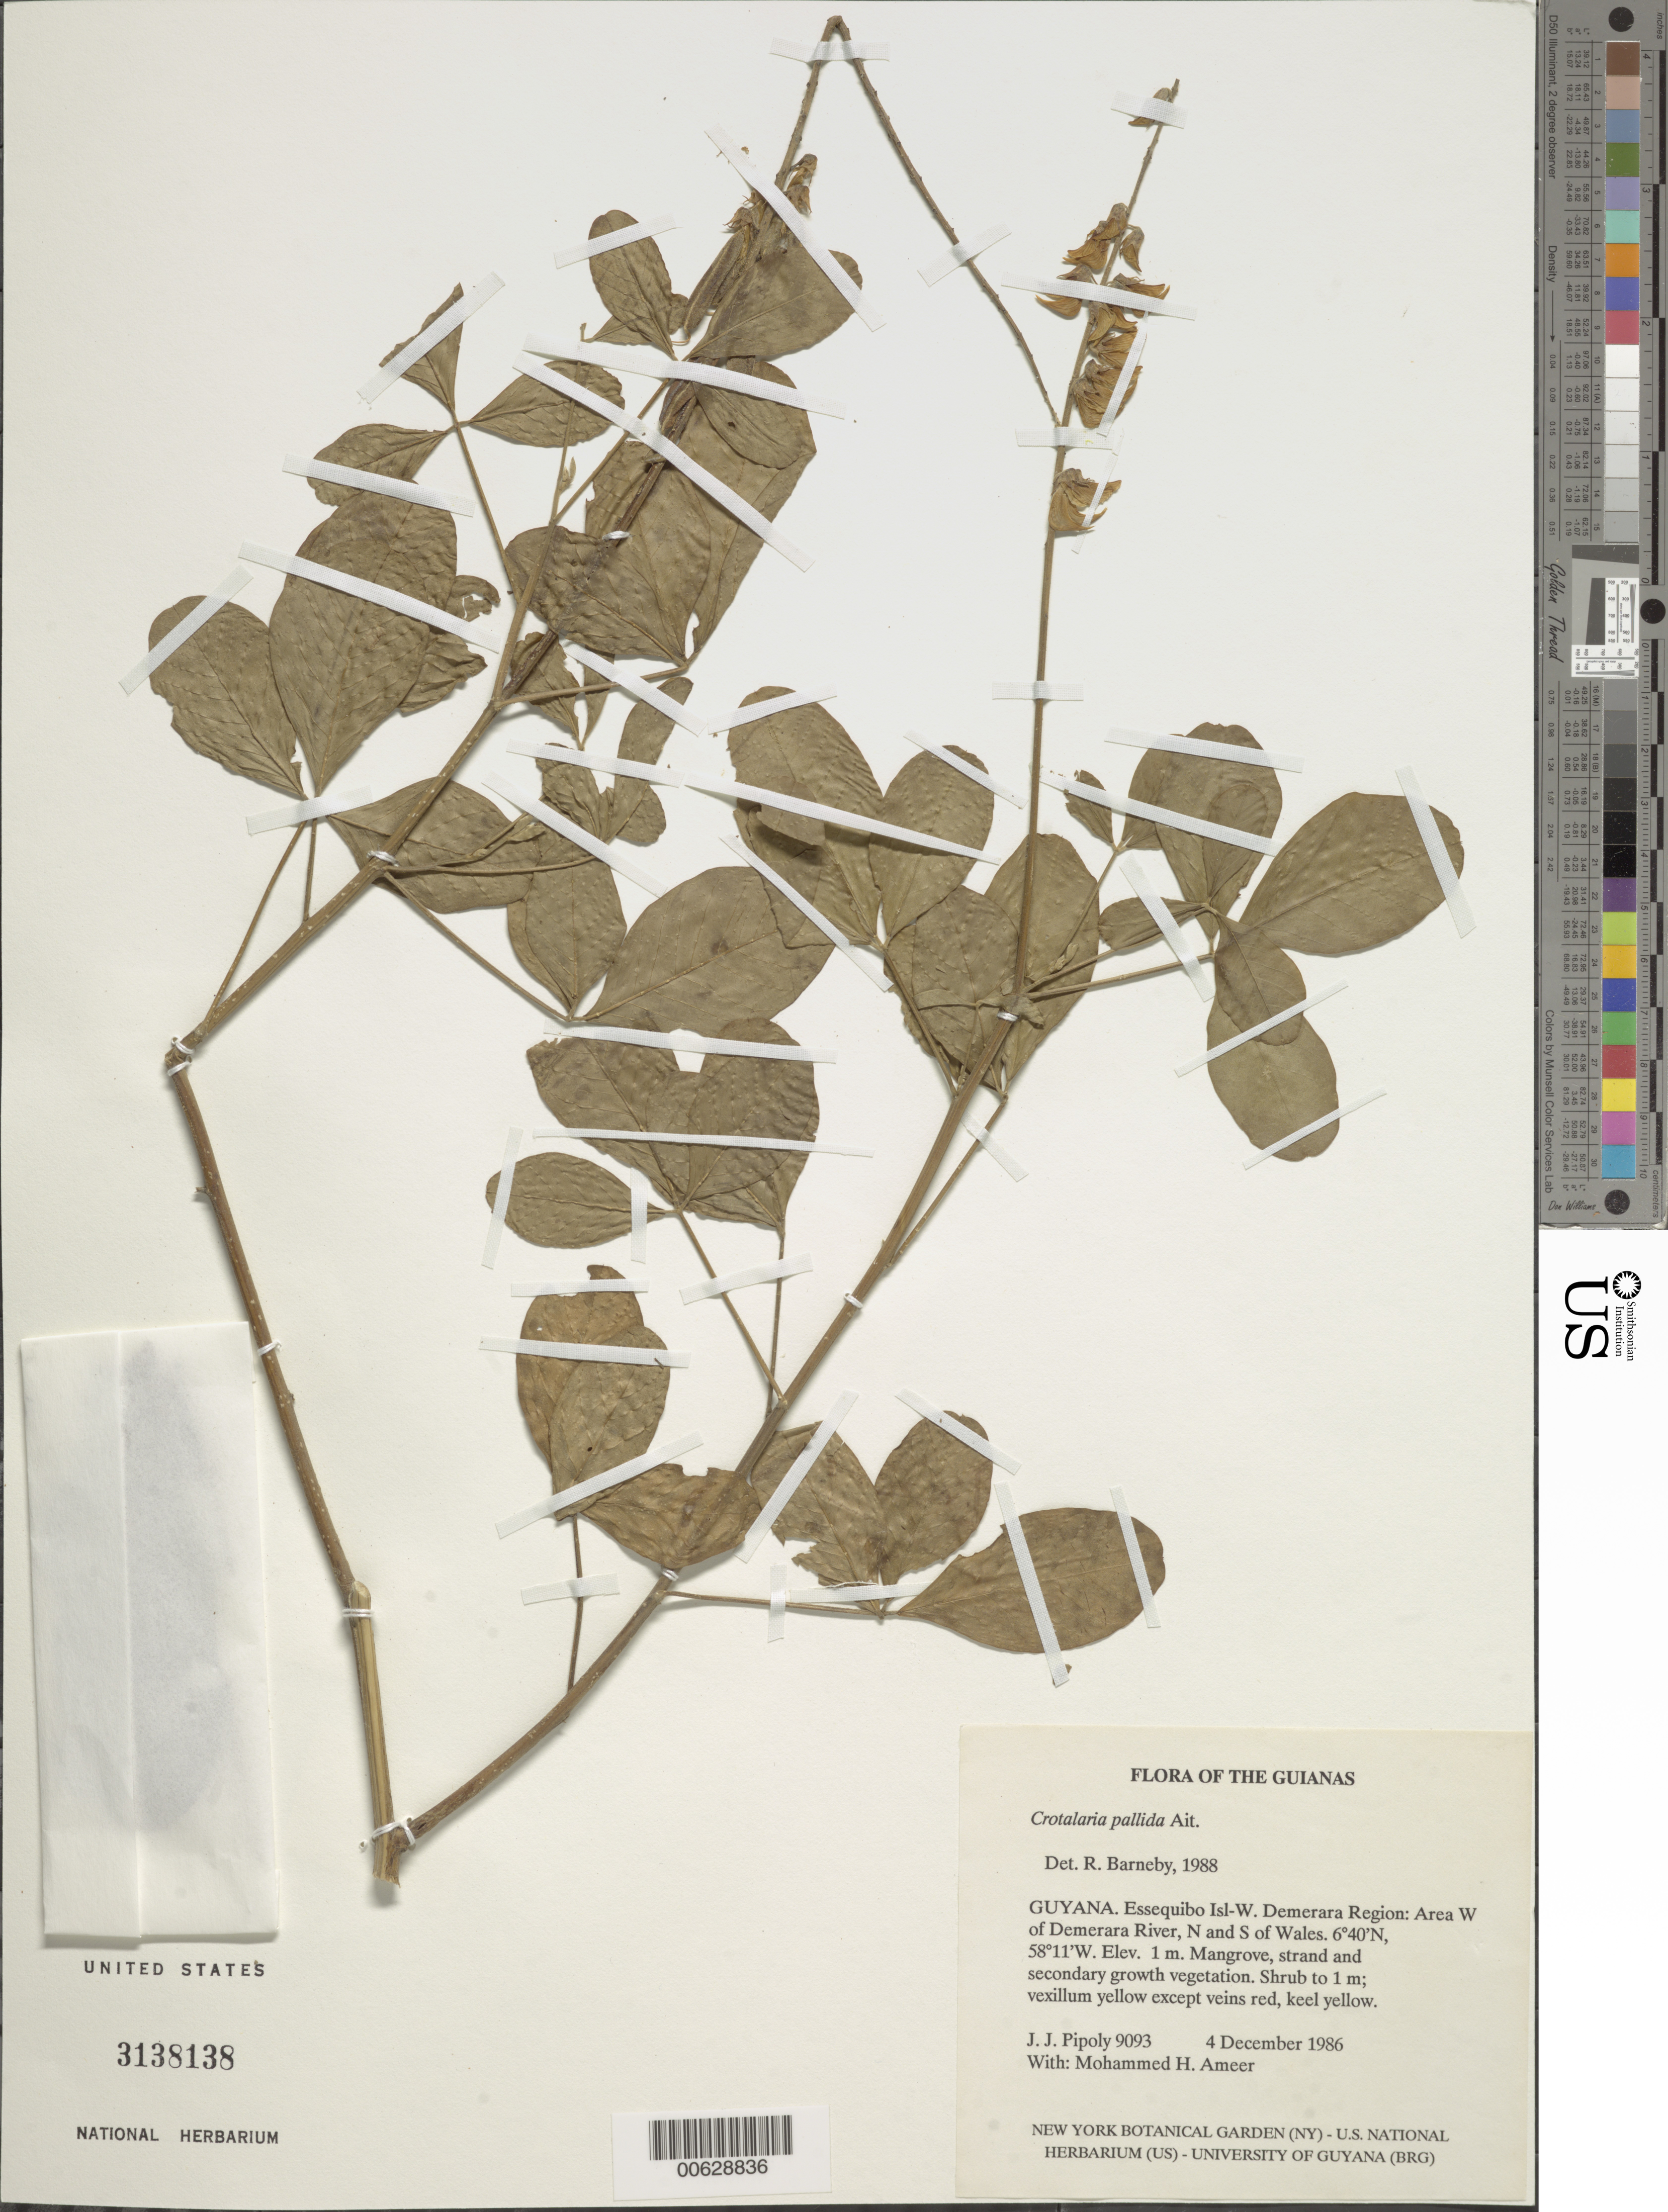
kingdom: Plantae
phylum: Tracheophyta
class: Magnoliopsida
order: Fabales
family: Fabaceae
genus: Crotalaria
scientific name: Crotalaria pallida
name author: Aiton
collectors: J. J. Pipoly & M. Ameer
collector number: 9093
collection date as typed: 4 December 1986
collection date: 1986-12-04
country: Guyana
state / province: Essequibo Isl-W. Demerara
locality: Area W of Demerara River, N and S of Wales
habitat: Mangrove, strand and secondary growth vegetation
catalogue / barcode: US 3138138